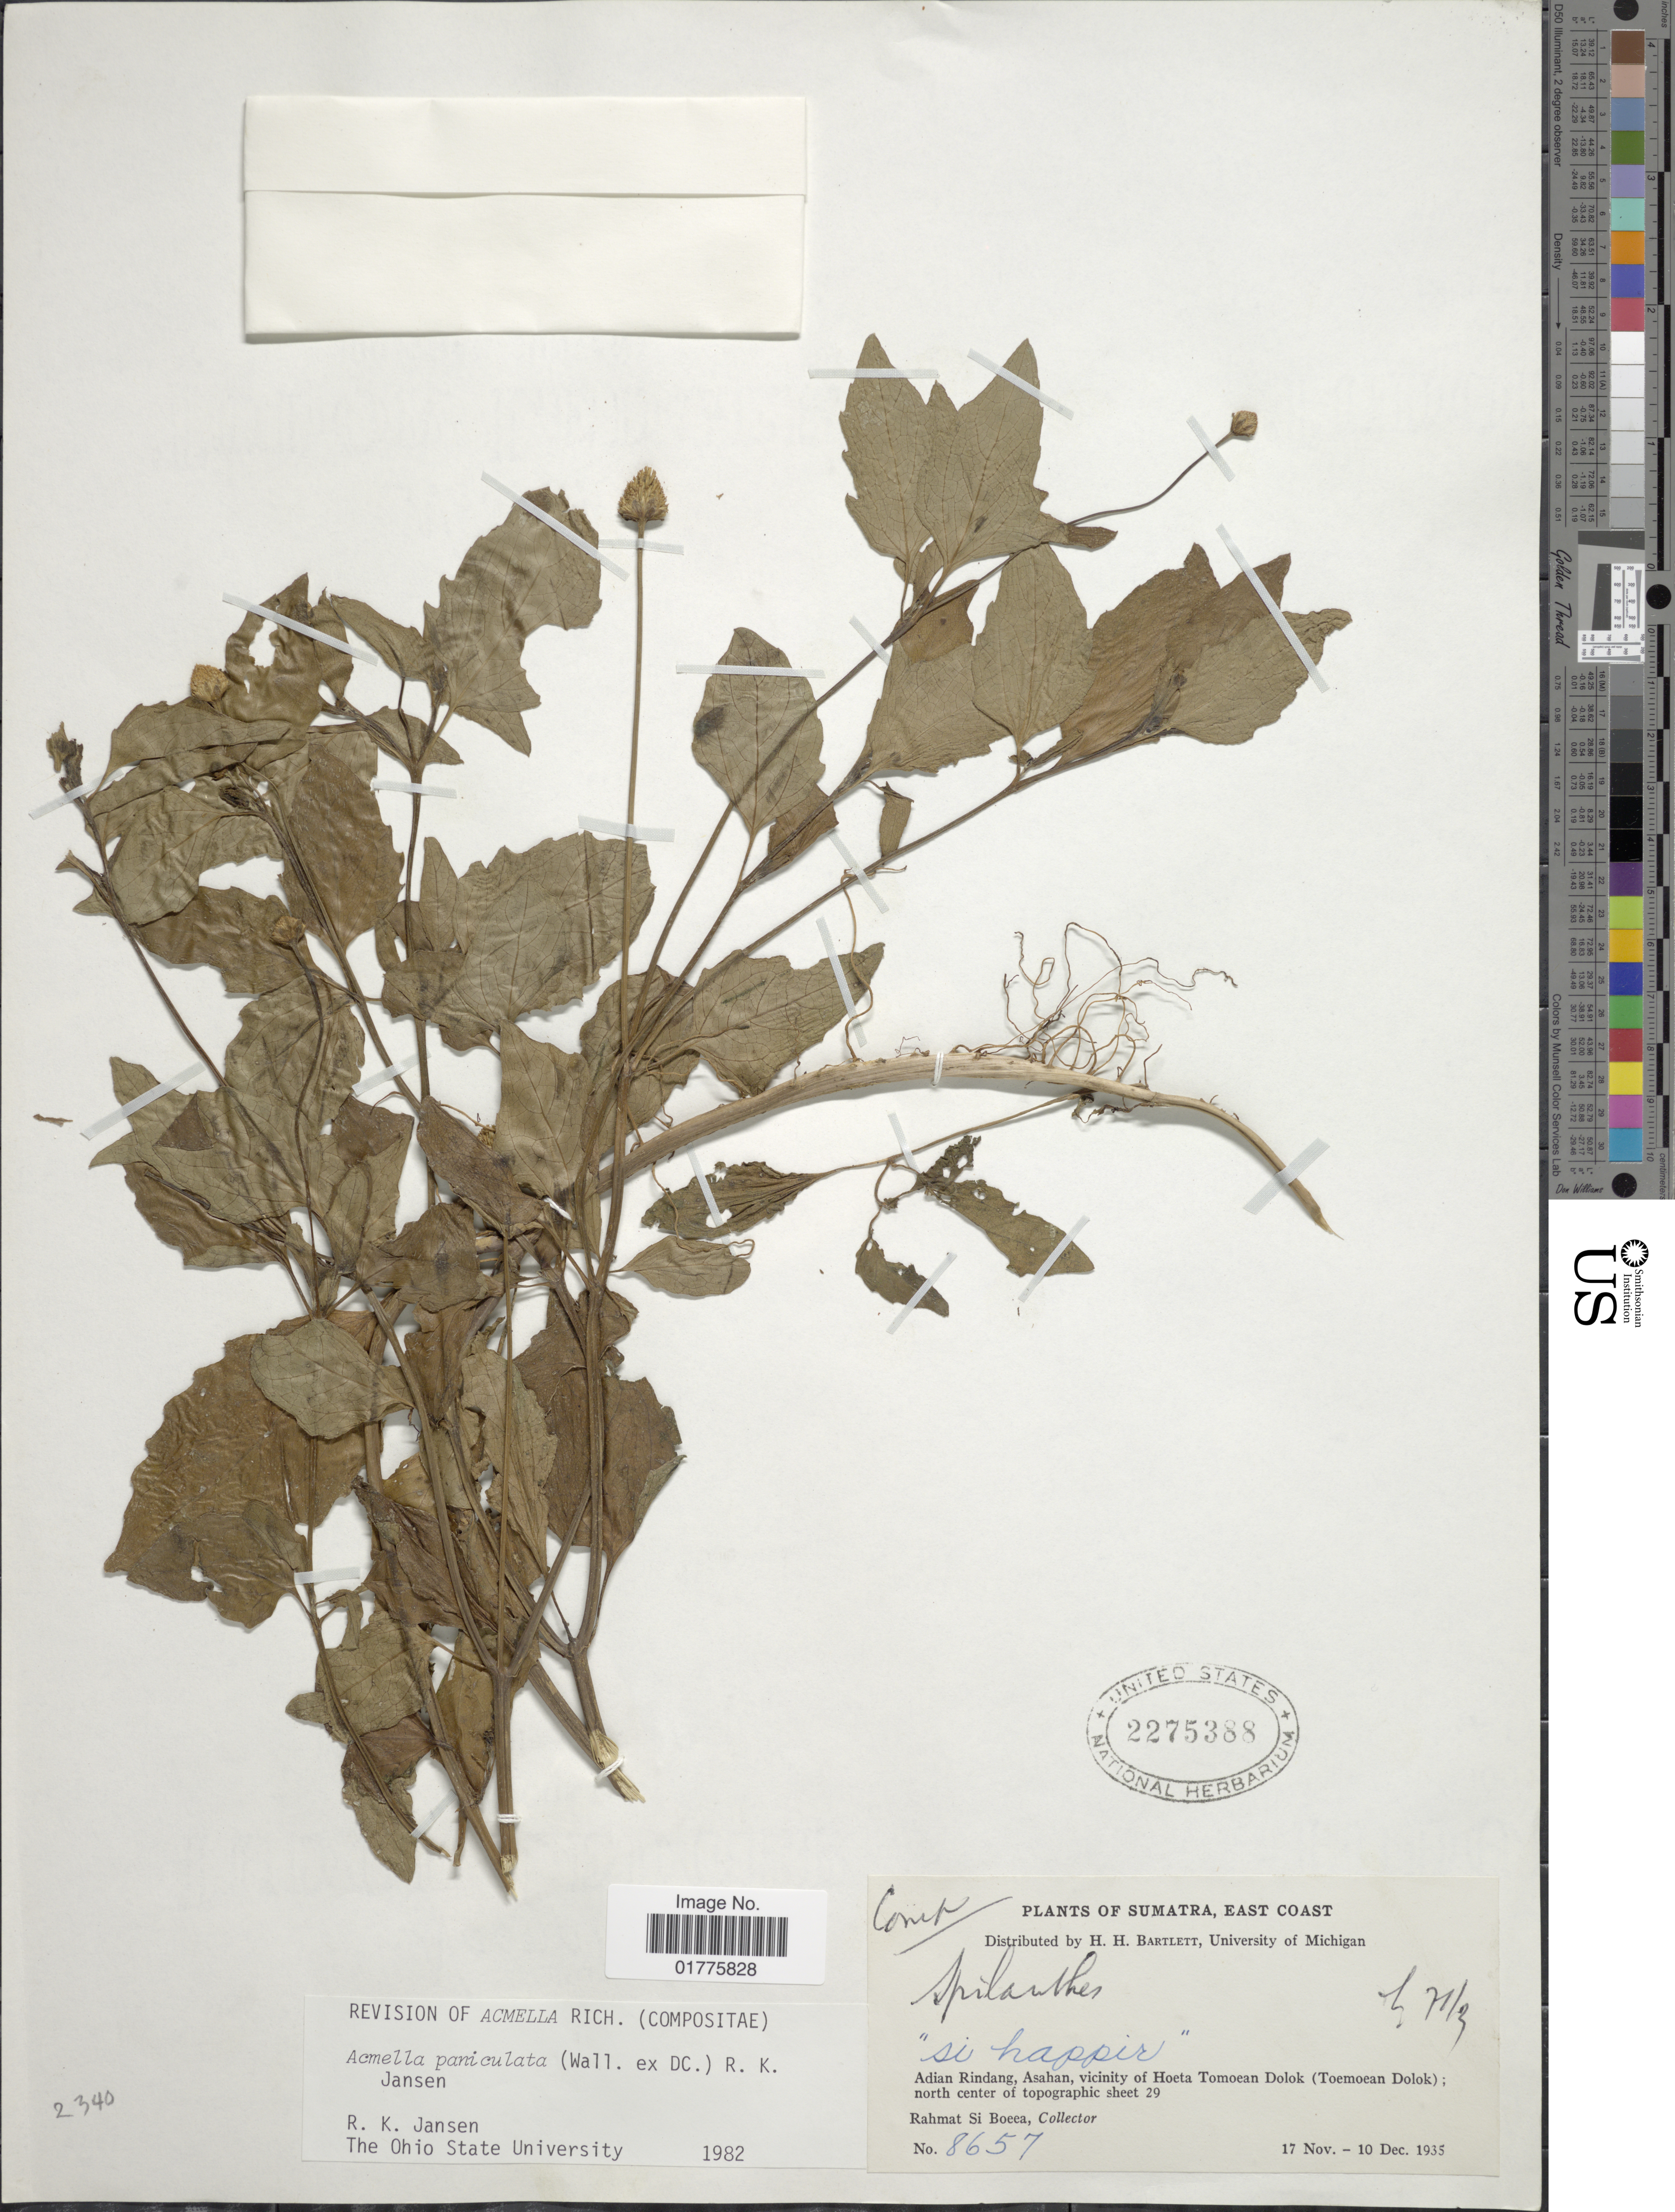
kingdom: Plantae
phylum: Tracheophyta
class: Magnoliopsida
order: Asterales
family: Asteraceae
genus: Acmella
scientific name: Acmella paniculata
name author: (Wall. ex DC.) R.K. Jansen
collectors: Rahmat Si Boeea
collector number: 8657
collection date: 1935-11-17/1935-12-10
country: Indonesia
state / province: Sumatra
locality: East Coast, Adian Rindang, Asahan, vicinity of Hoeta Tomoean Dolok (Doemoean Dolok); north center of topographic sheet 29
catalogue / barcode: US 2275388